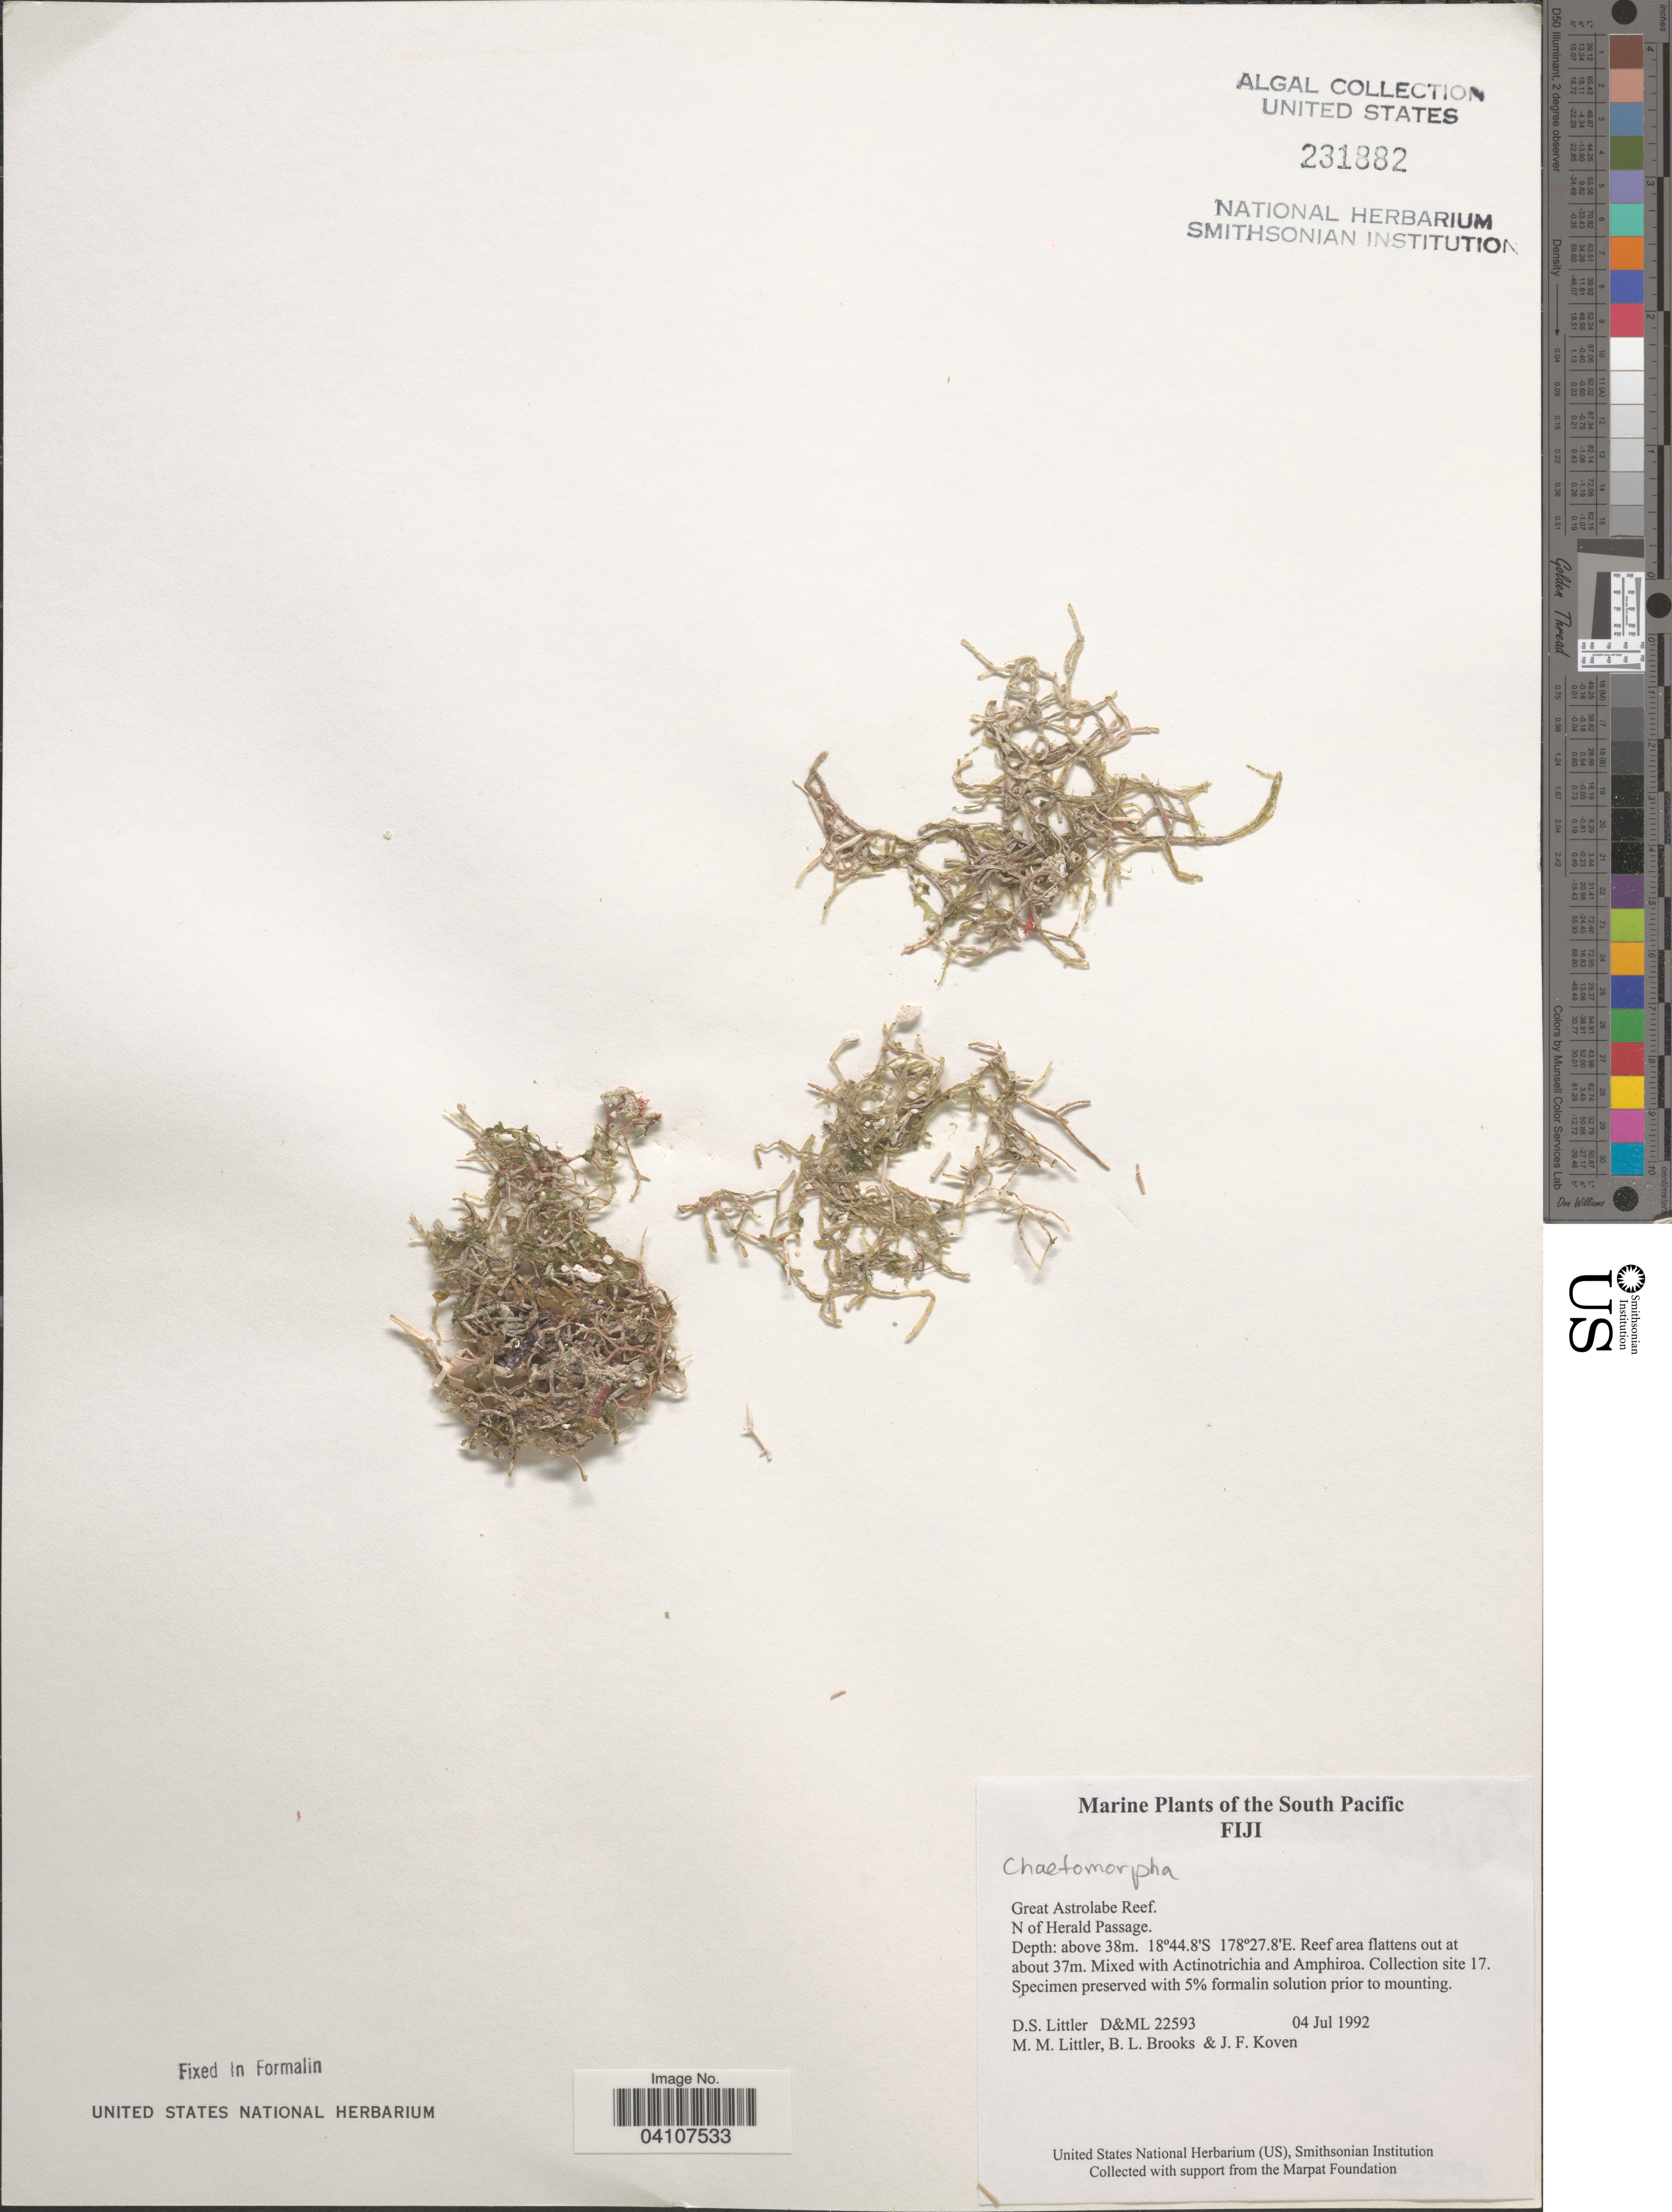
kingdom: Plantae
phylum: Chlorophyta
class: Ulvophyceae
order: Cladophorales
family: Cladophoraceae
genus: Chaetomorpha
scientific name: Chaetomorpha sp.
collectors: D. S. Littler, B. Brooks & J. Koven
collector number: D&ML22593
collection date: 1992-07-04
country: Fiji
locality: South Pacific. Great Astrolabe Reef. N of Herald Passage. Collection site 17.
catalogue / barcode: US 231882